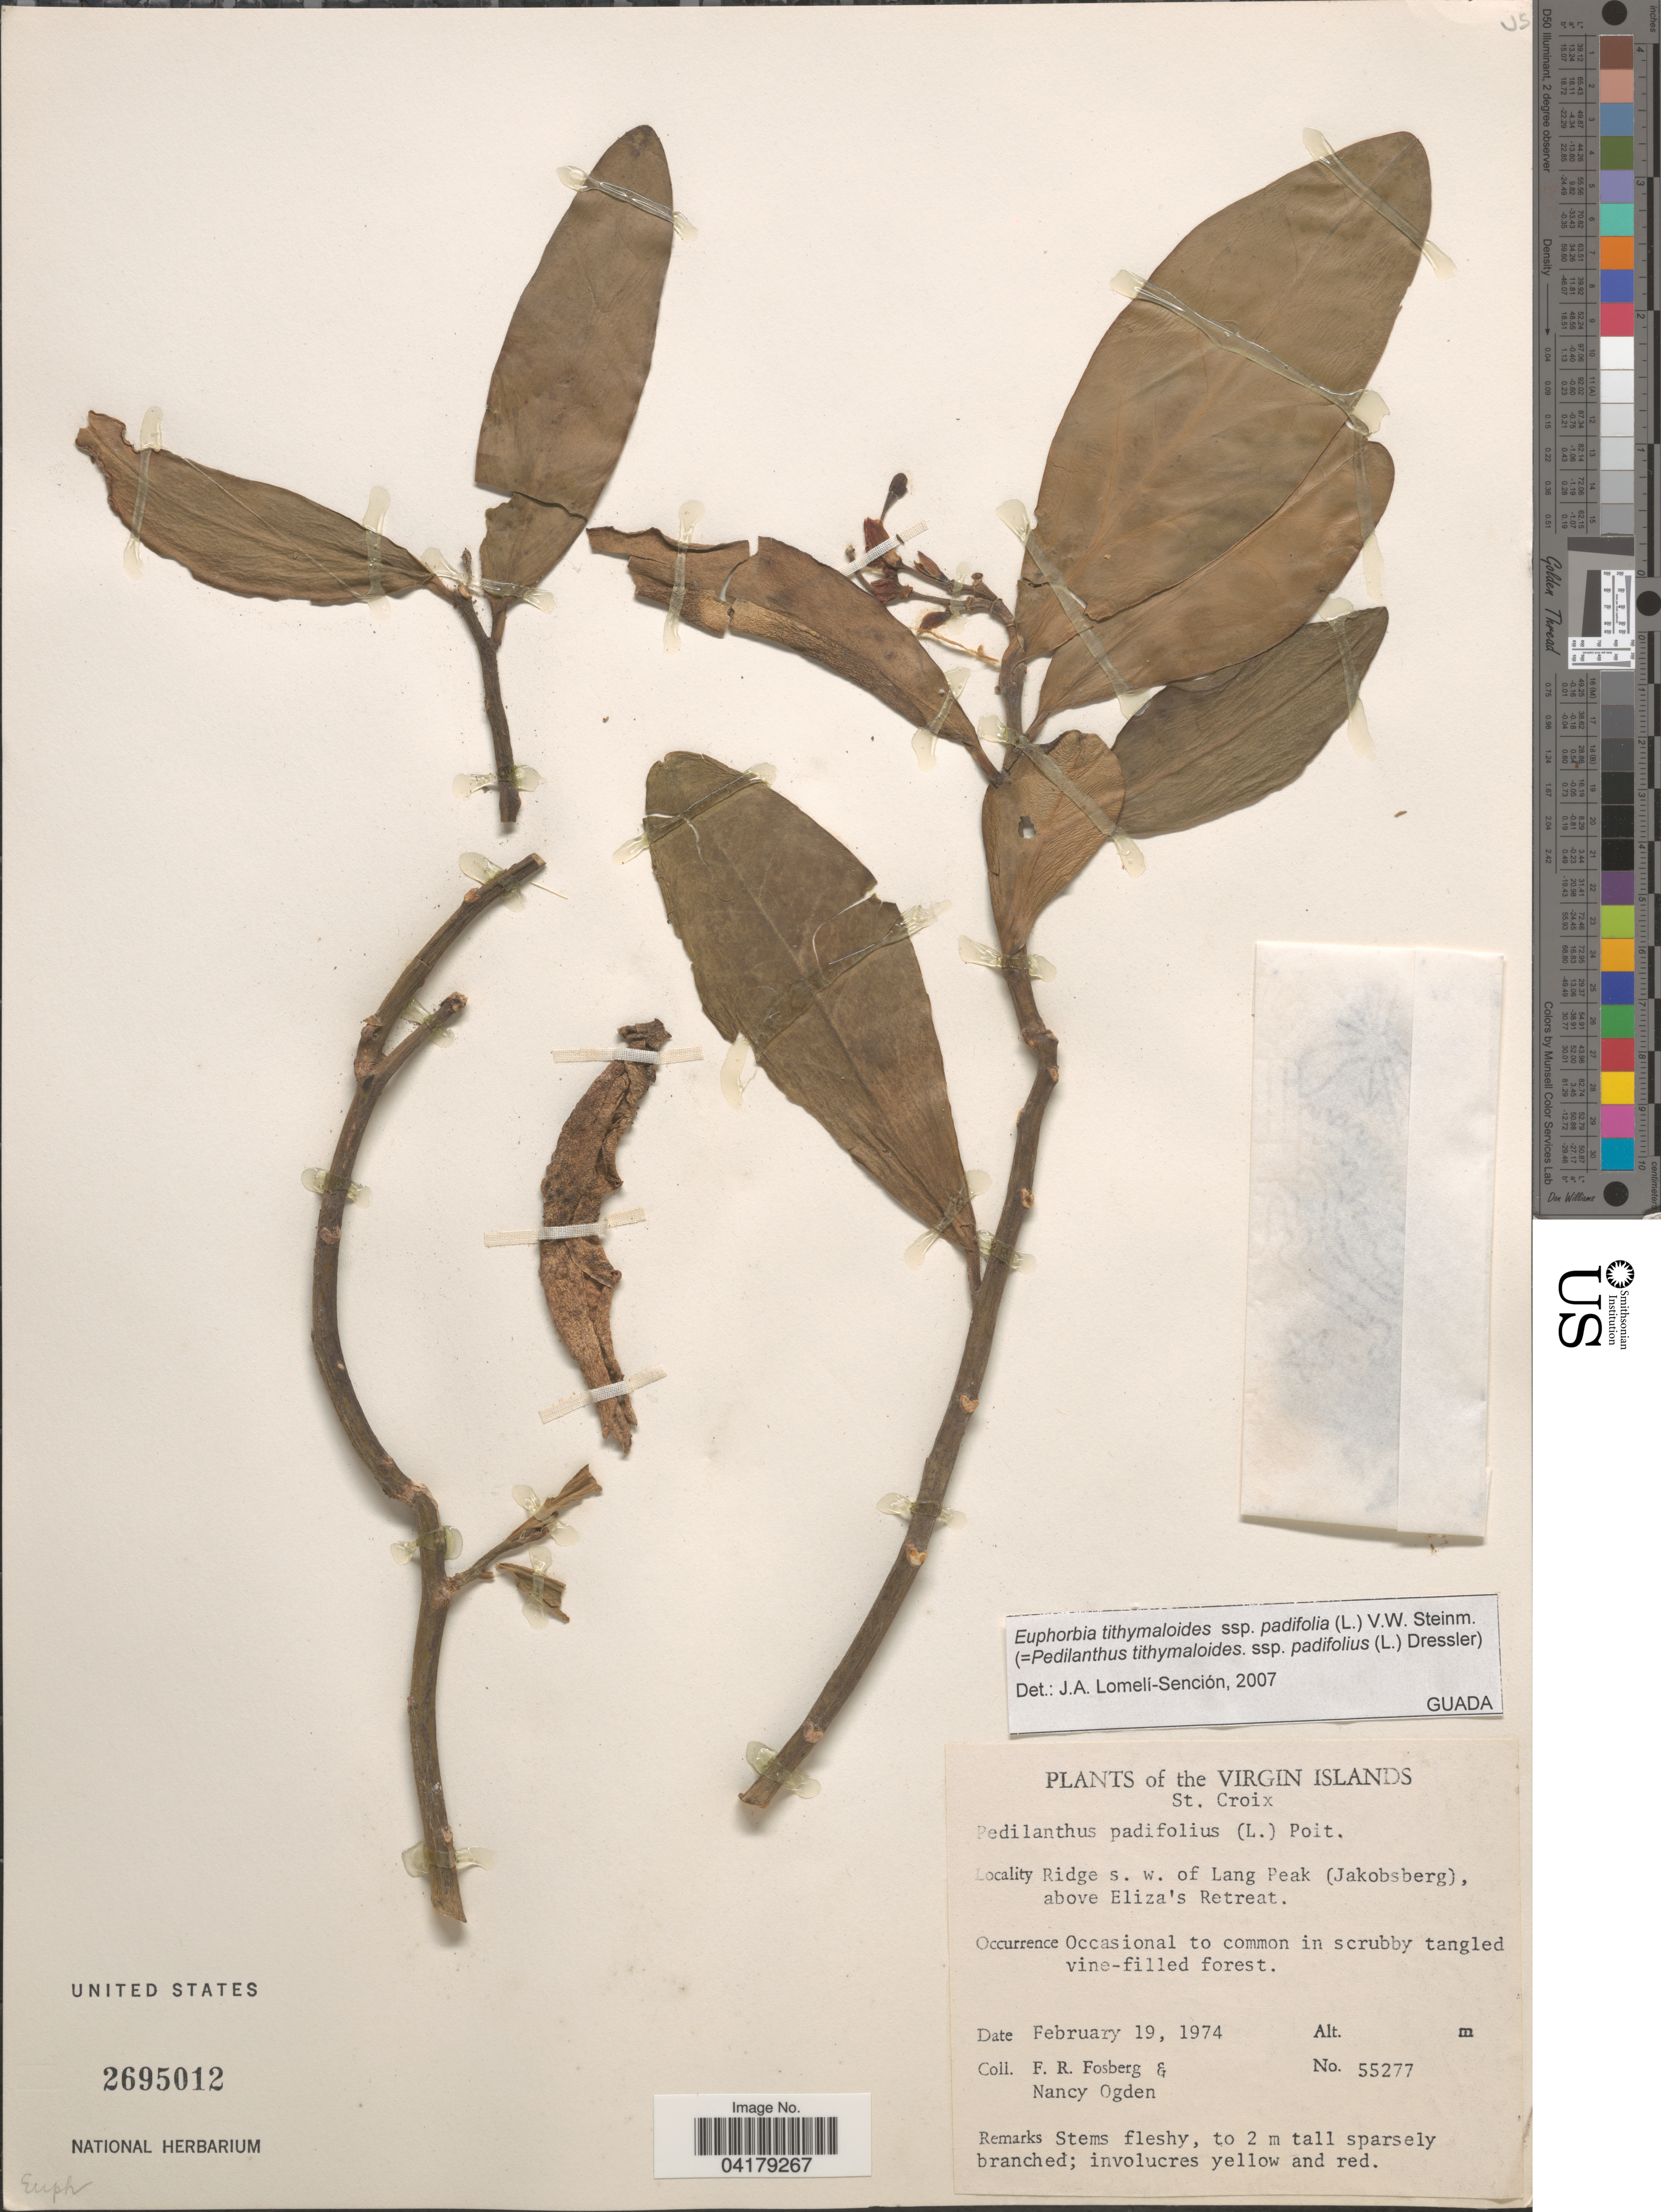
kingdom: Plantae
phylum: Tracheophyta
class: Magnoliopsida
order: Malpighiales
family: Euphorbiaceae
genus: Euphorbia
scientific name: Euphorbia tithymaloides subsp. padifolia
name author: (L.) V.W. Steinm.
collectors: F. R. Fosberg & N. Ogden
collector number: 55277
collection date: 1974-02-19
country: U.S. Virgin Islands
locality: St. Croix. Ridge s. w. of Lang Peak (Jakobsberg), above Eliza's Retreat.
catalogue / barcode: US 2695012